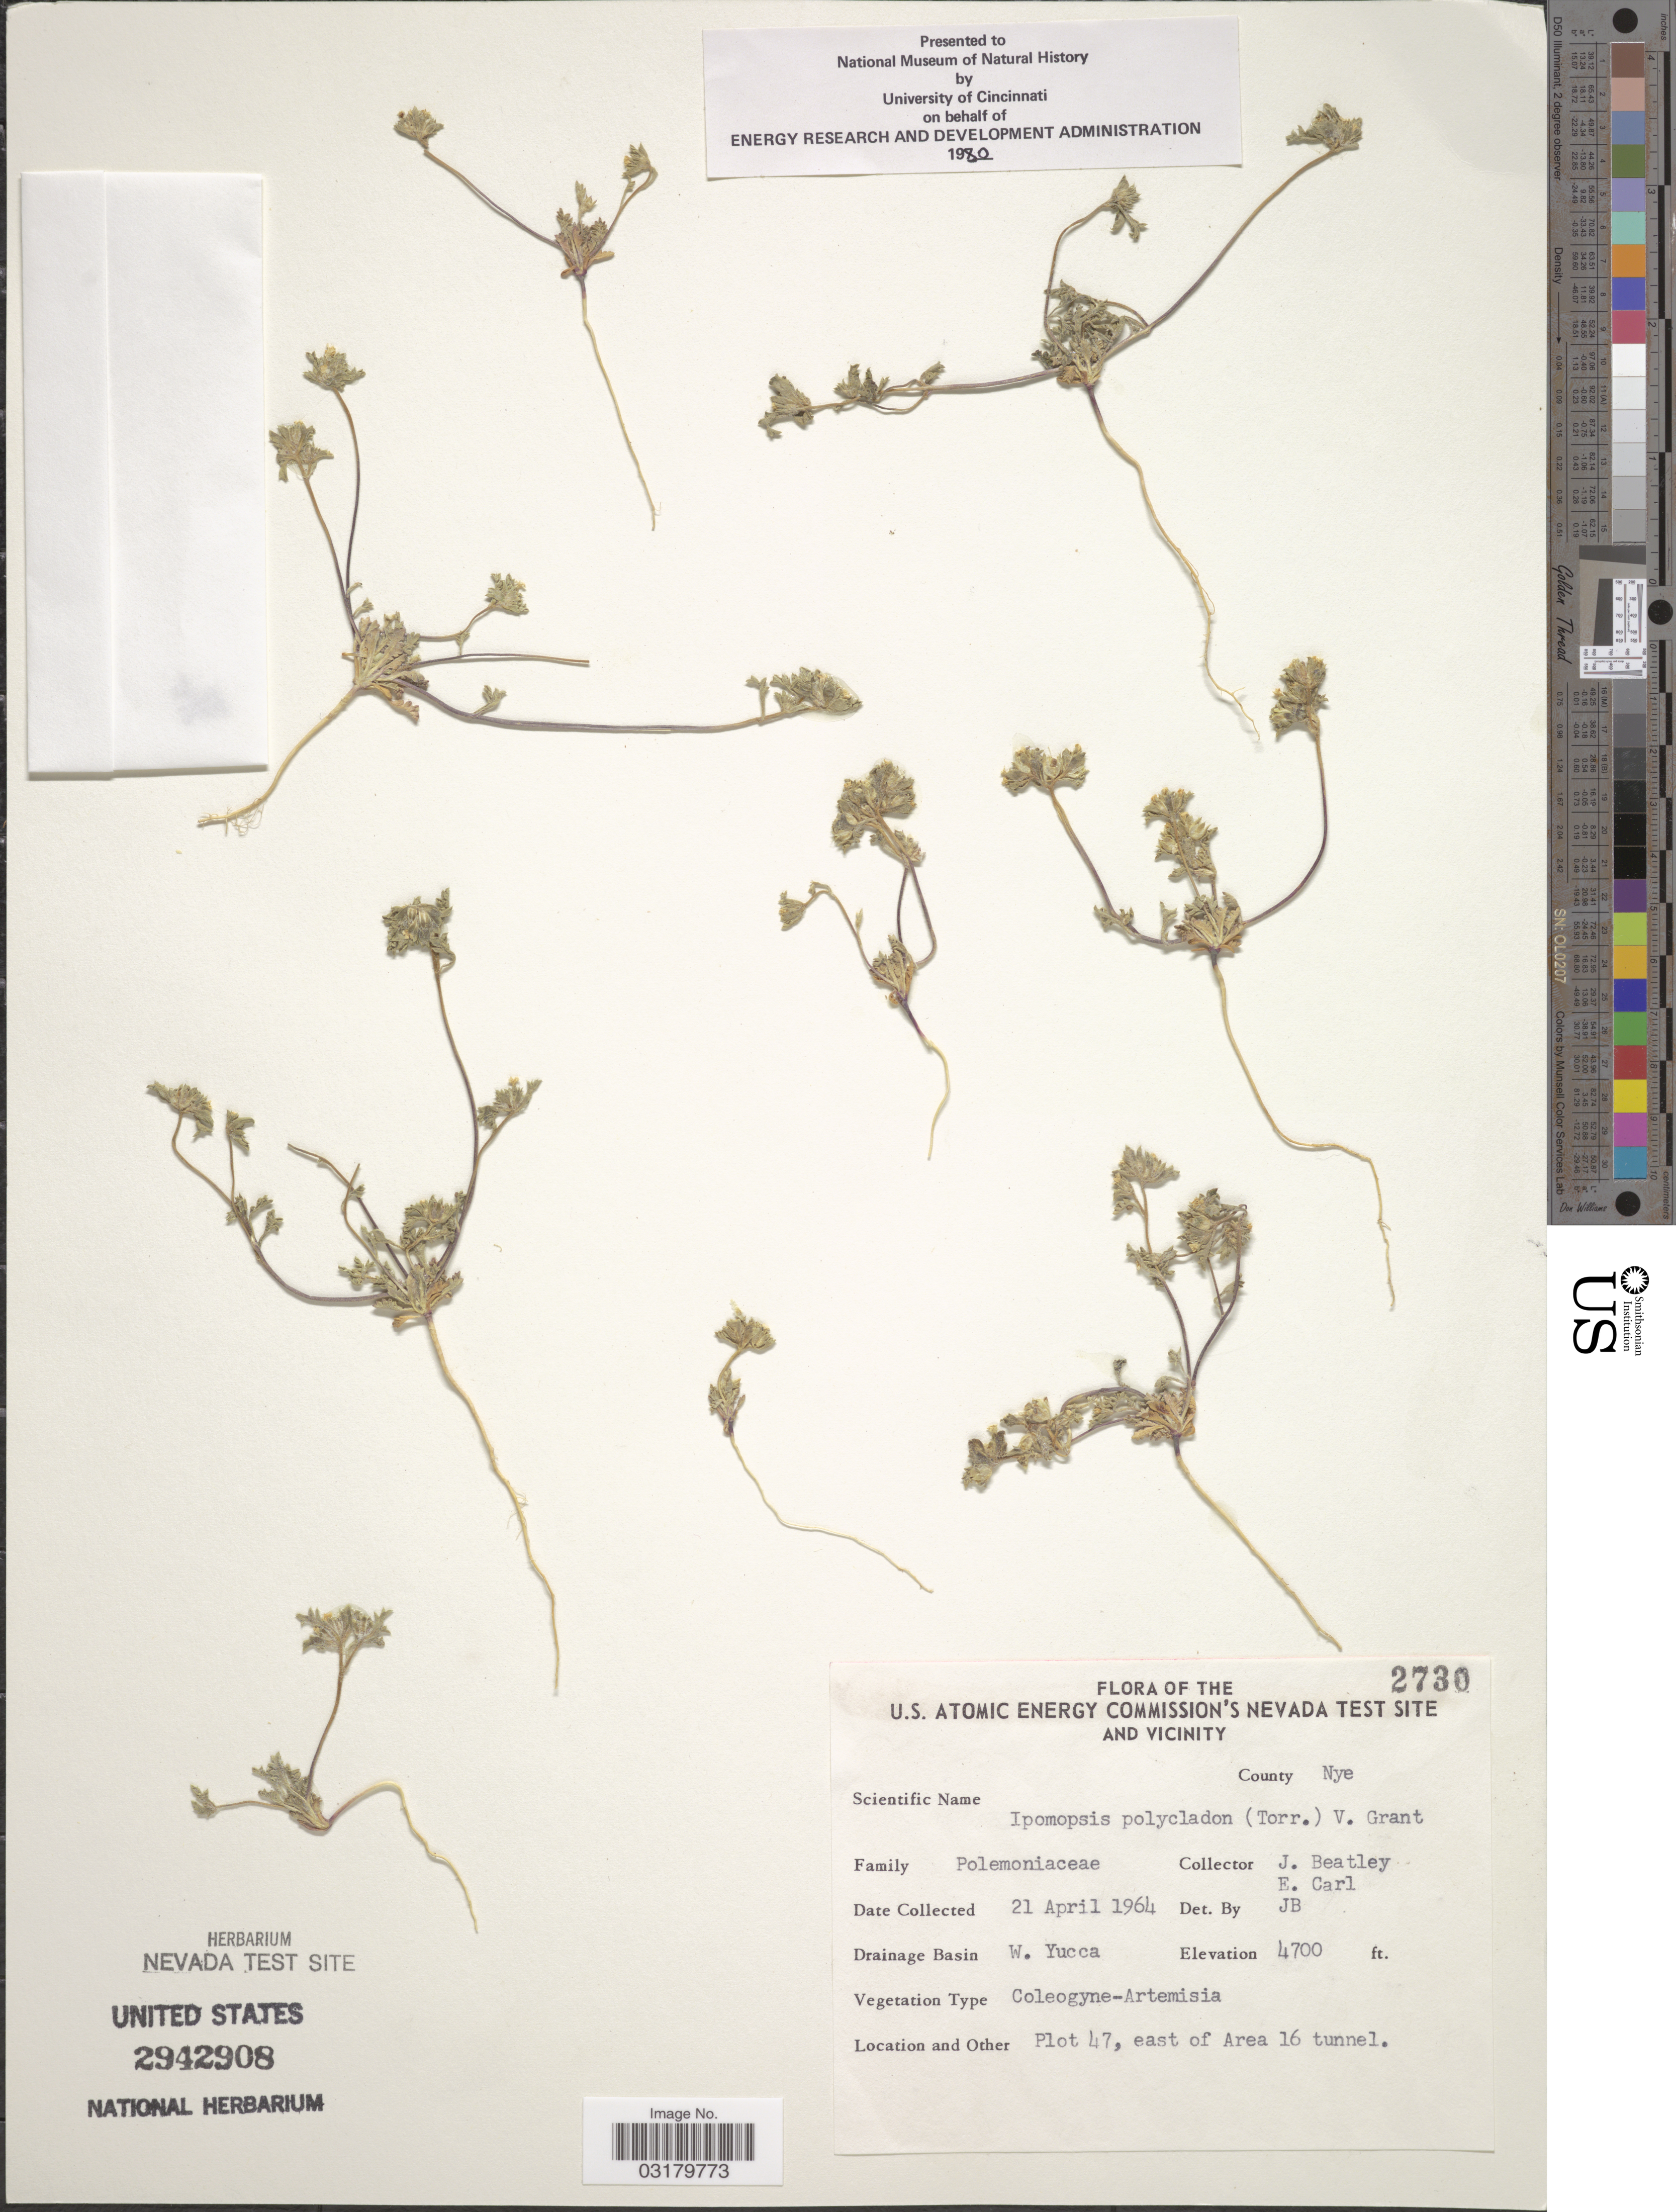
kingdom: Plantae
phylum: Tracheophyta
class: Magnoliopsida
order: Ericales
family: Polemoniaceae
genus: Ipomopsis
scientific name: Ipomopsis polycladon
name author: (Torr.) V.E. Grant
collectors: J. C. Beatley & E. Carl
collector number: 2730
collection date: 1964-04-21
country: United States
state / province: Nevada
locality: The U.S. Atomic Energy Commission's Nevada Test Site and Vicinity. County Nye. Drainage Basin W. Yucca. Plot 47, east of Area 16 tunnel.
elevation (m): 1433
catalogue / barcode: US 2942908